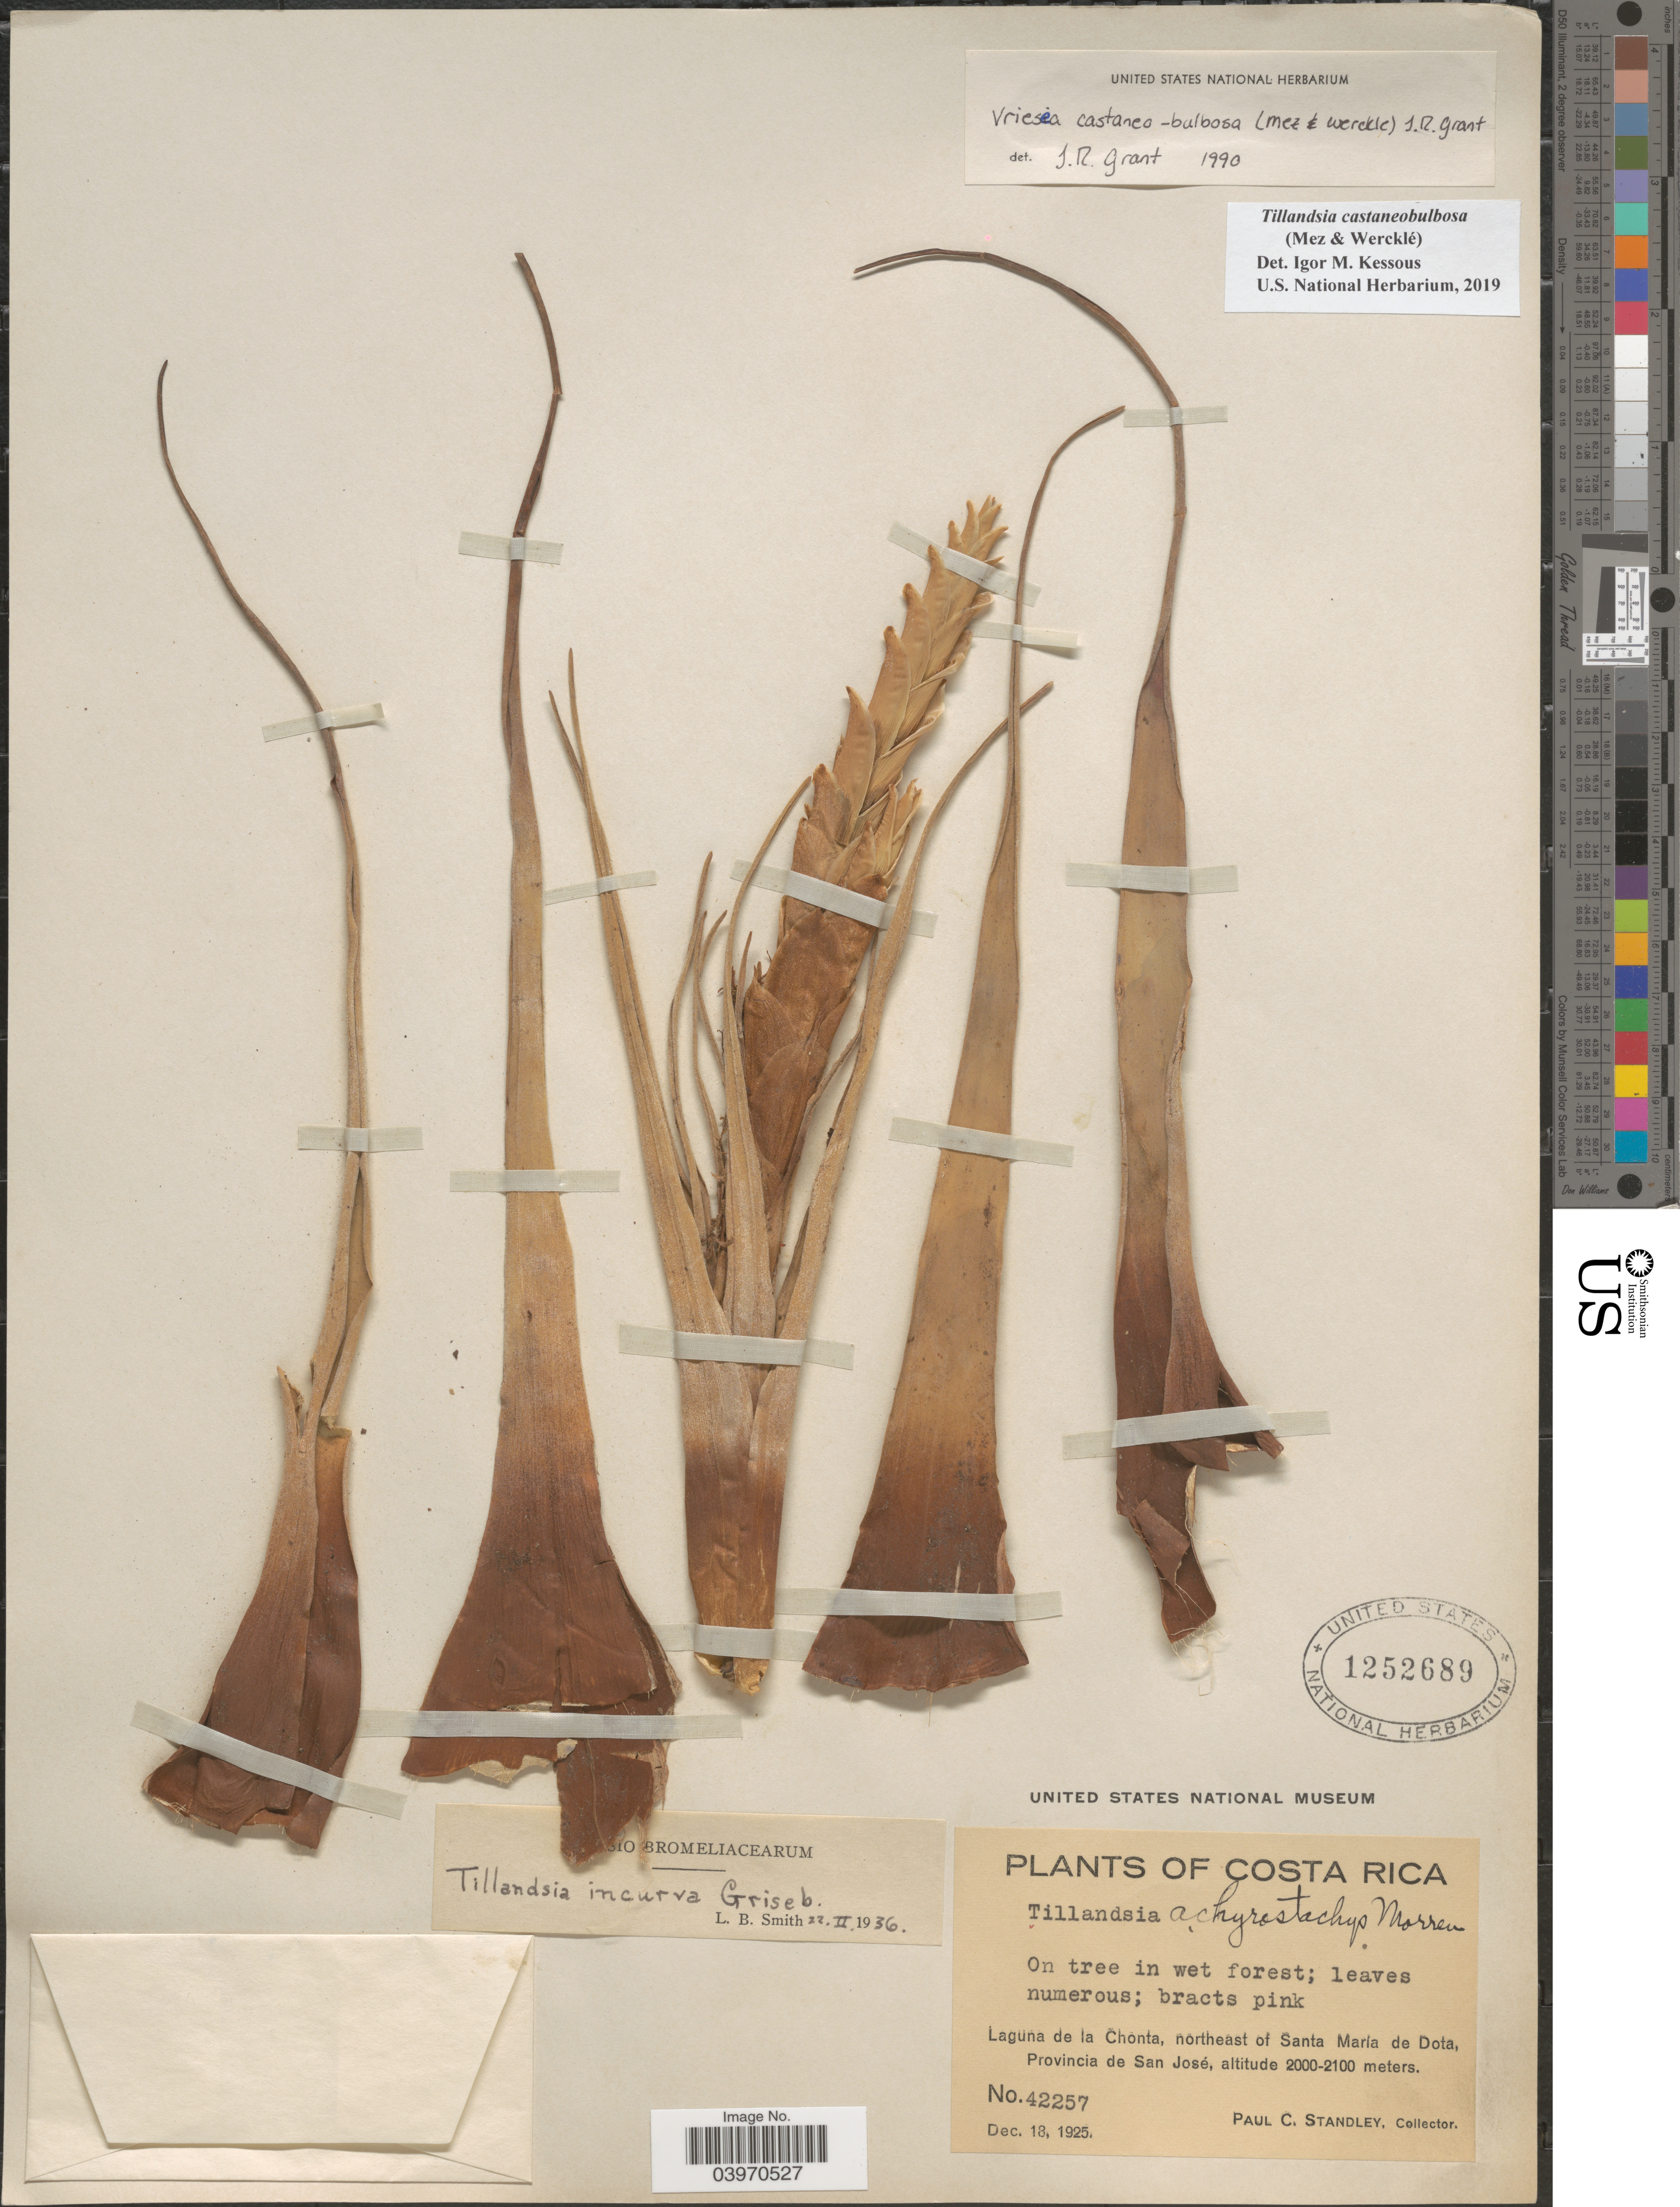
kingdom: Plantae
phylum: Tracheophyta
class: Liliopsida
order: Poales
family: Bromeliaceae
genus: Tillandsia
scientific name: Tillandsia castaneobulbosa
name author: Mez & Wercklé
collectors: P. C. Standley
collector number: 42257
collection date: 1925-12-18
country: Costa Rica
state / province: San José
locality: Laguna de la Chonta, northeast of Santa María de Dota.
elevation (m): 2000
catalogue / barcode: US 1252689